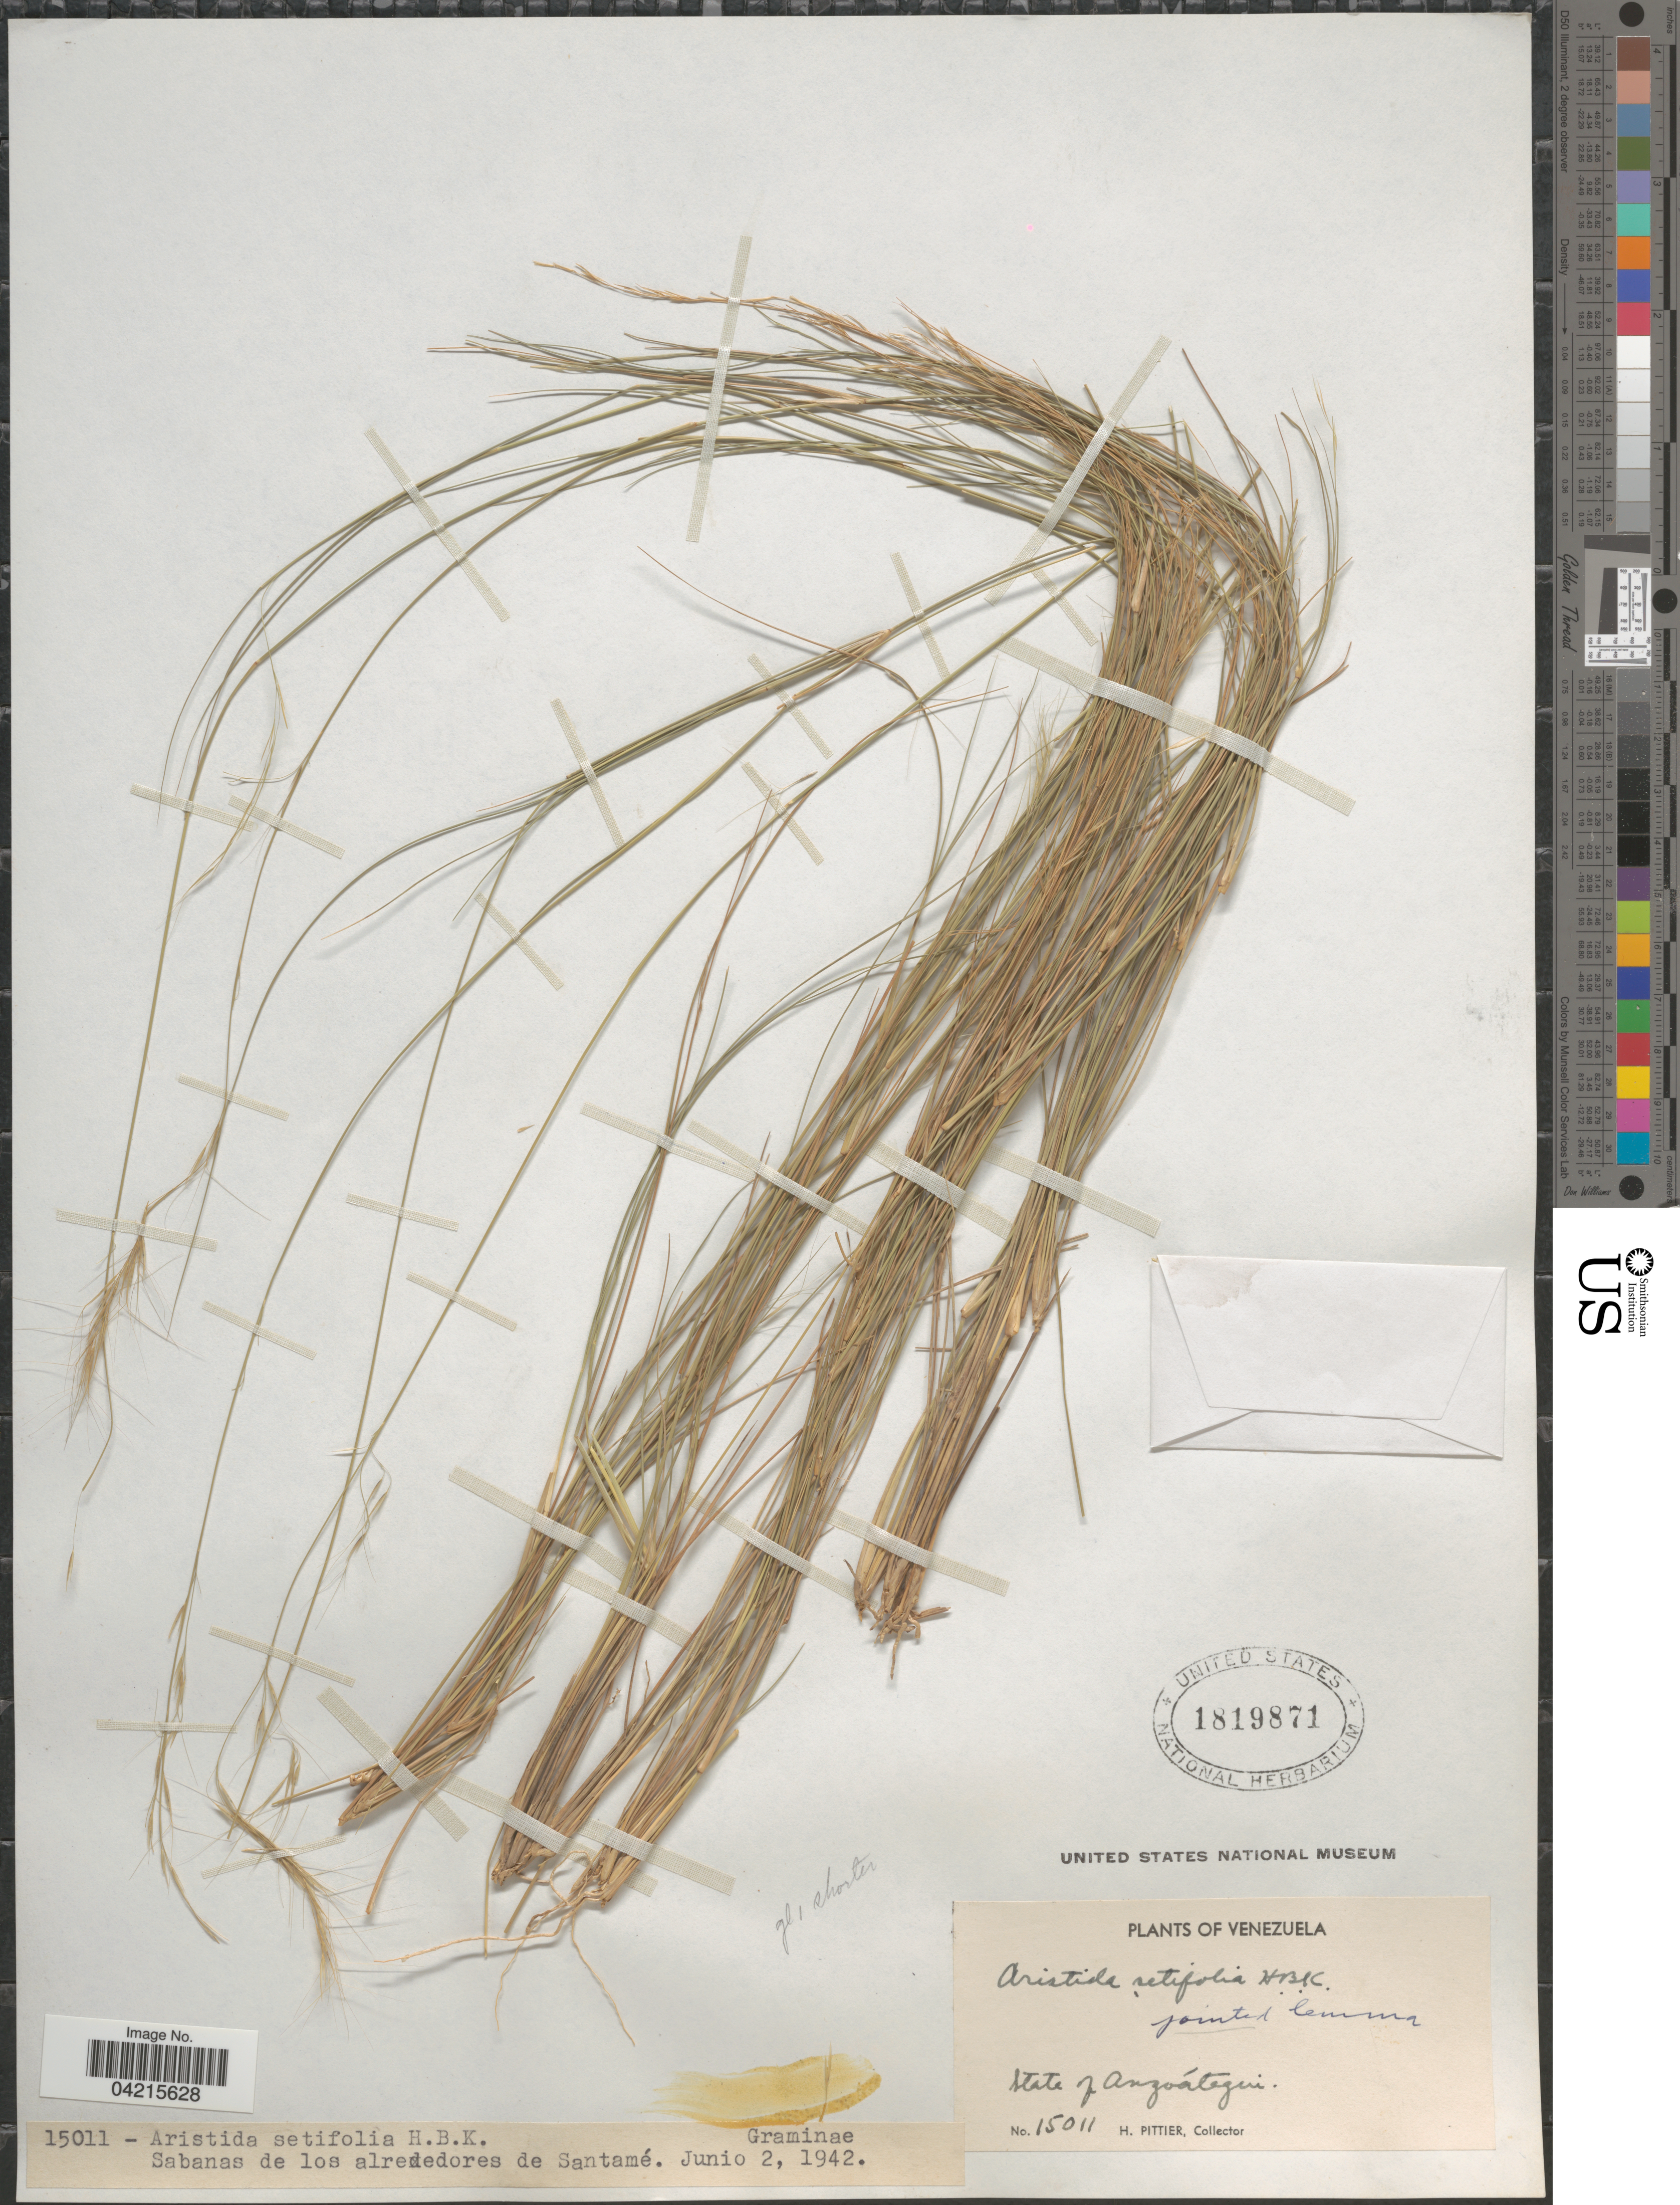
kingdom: Plantae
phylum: Tracheophyta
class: Liliopsida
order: Poales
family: Poaceae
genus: Aristida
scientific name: Aristida setifolia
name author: Kunth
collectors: H. F. Pittier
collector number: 15011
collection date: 1942-06-02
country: Venezuela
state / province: Anzoategui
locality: Sabanas de los alrededores de Santamé.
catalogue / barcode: US 1819871